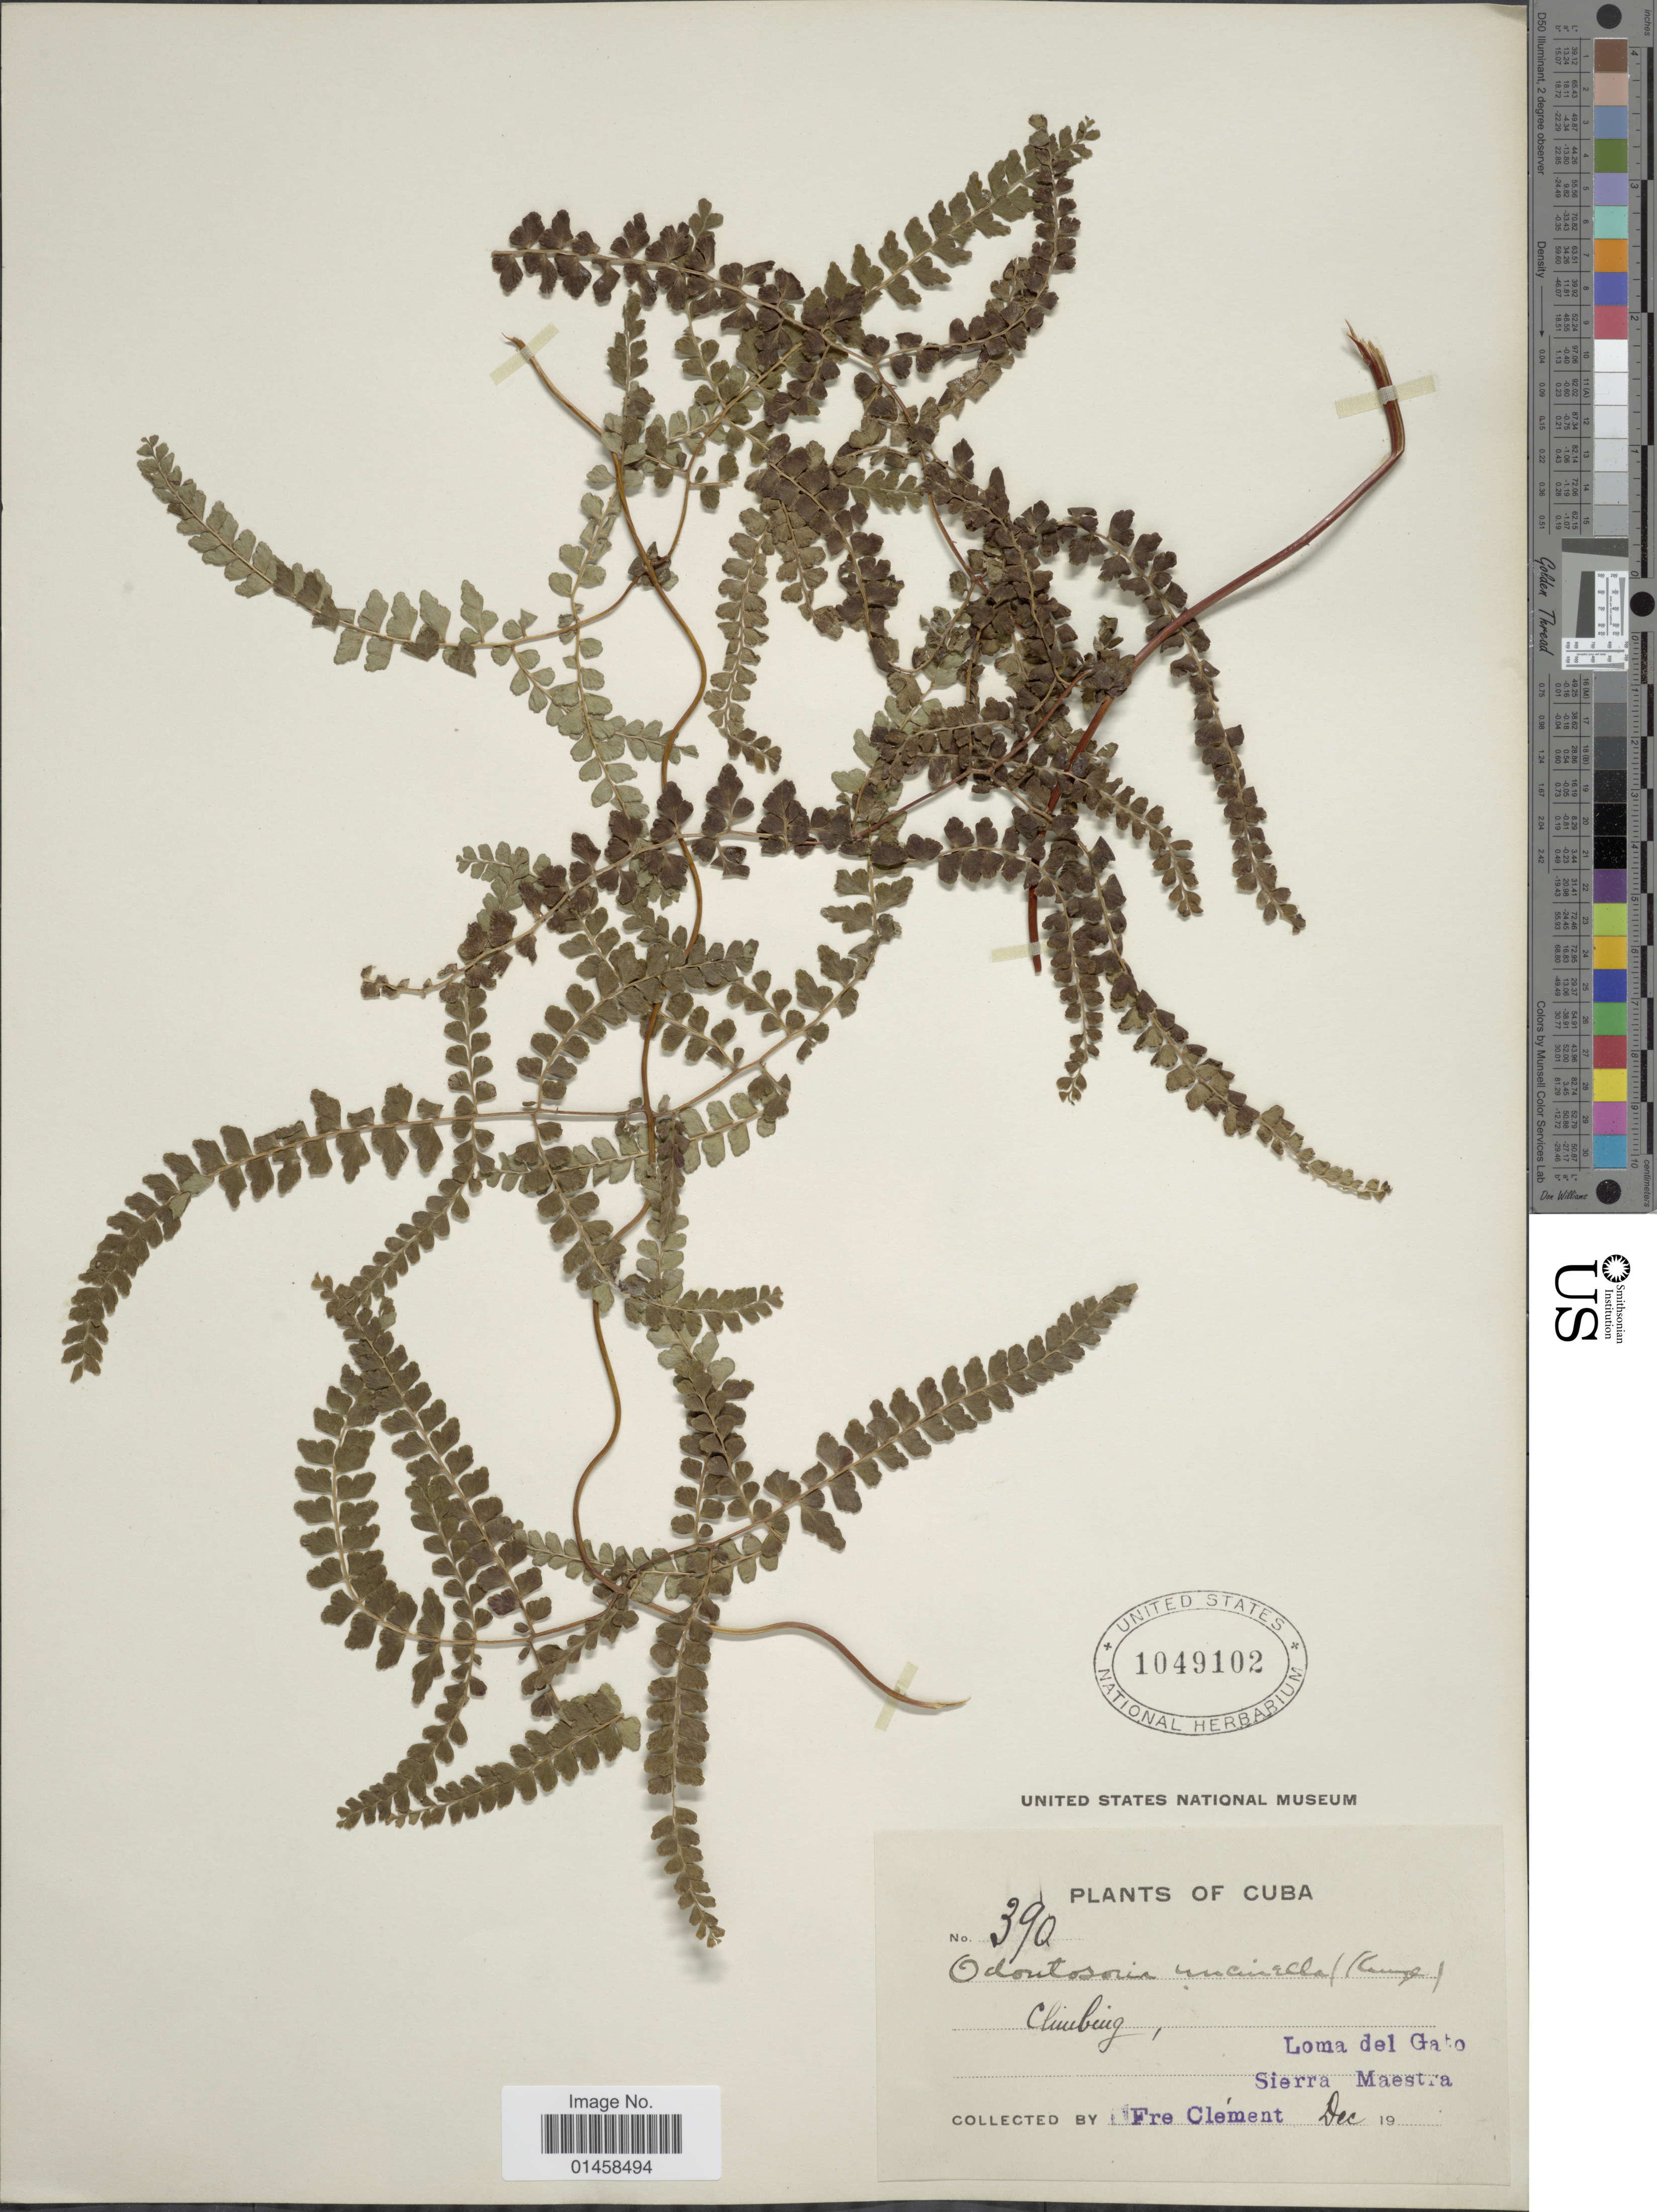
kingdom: Plantae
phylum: Tracheophyta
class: Polypodiopsida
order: Polypodiales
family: Lindsaeaceae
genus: Odontosoria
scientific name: Odontosoria scandens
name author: (Desv.) C. Chr.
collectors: B. Clement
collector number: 390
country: Cuba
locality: Loma del Gato, Sierra Maestra.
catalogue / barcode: US 1049102